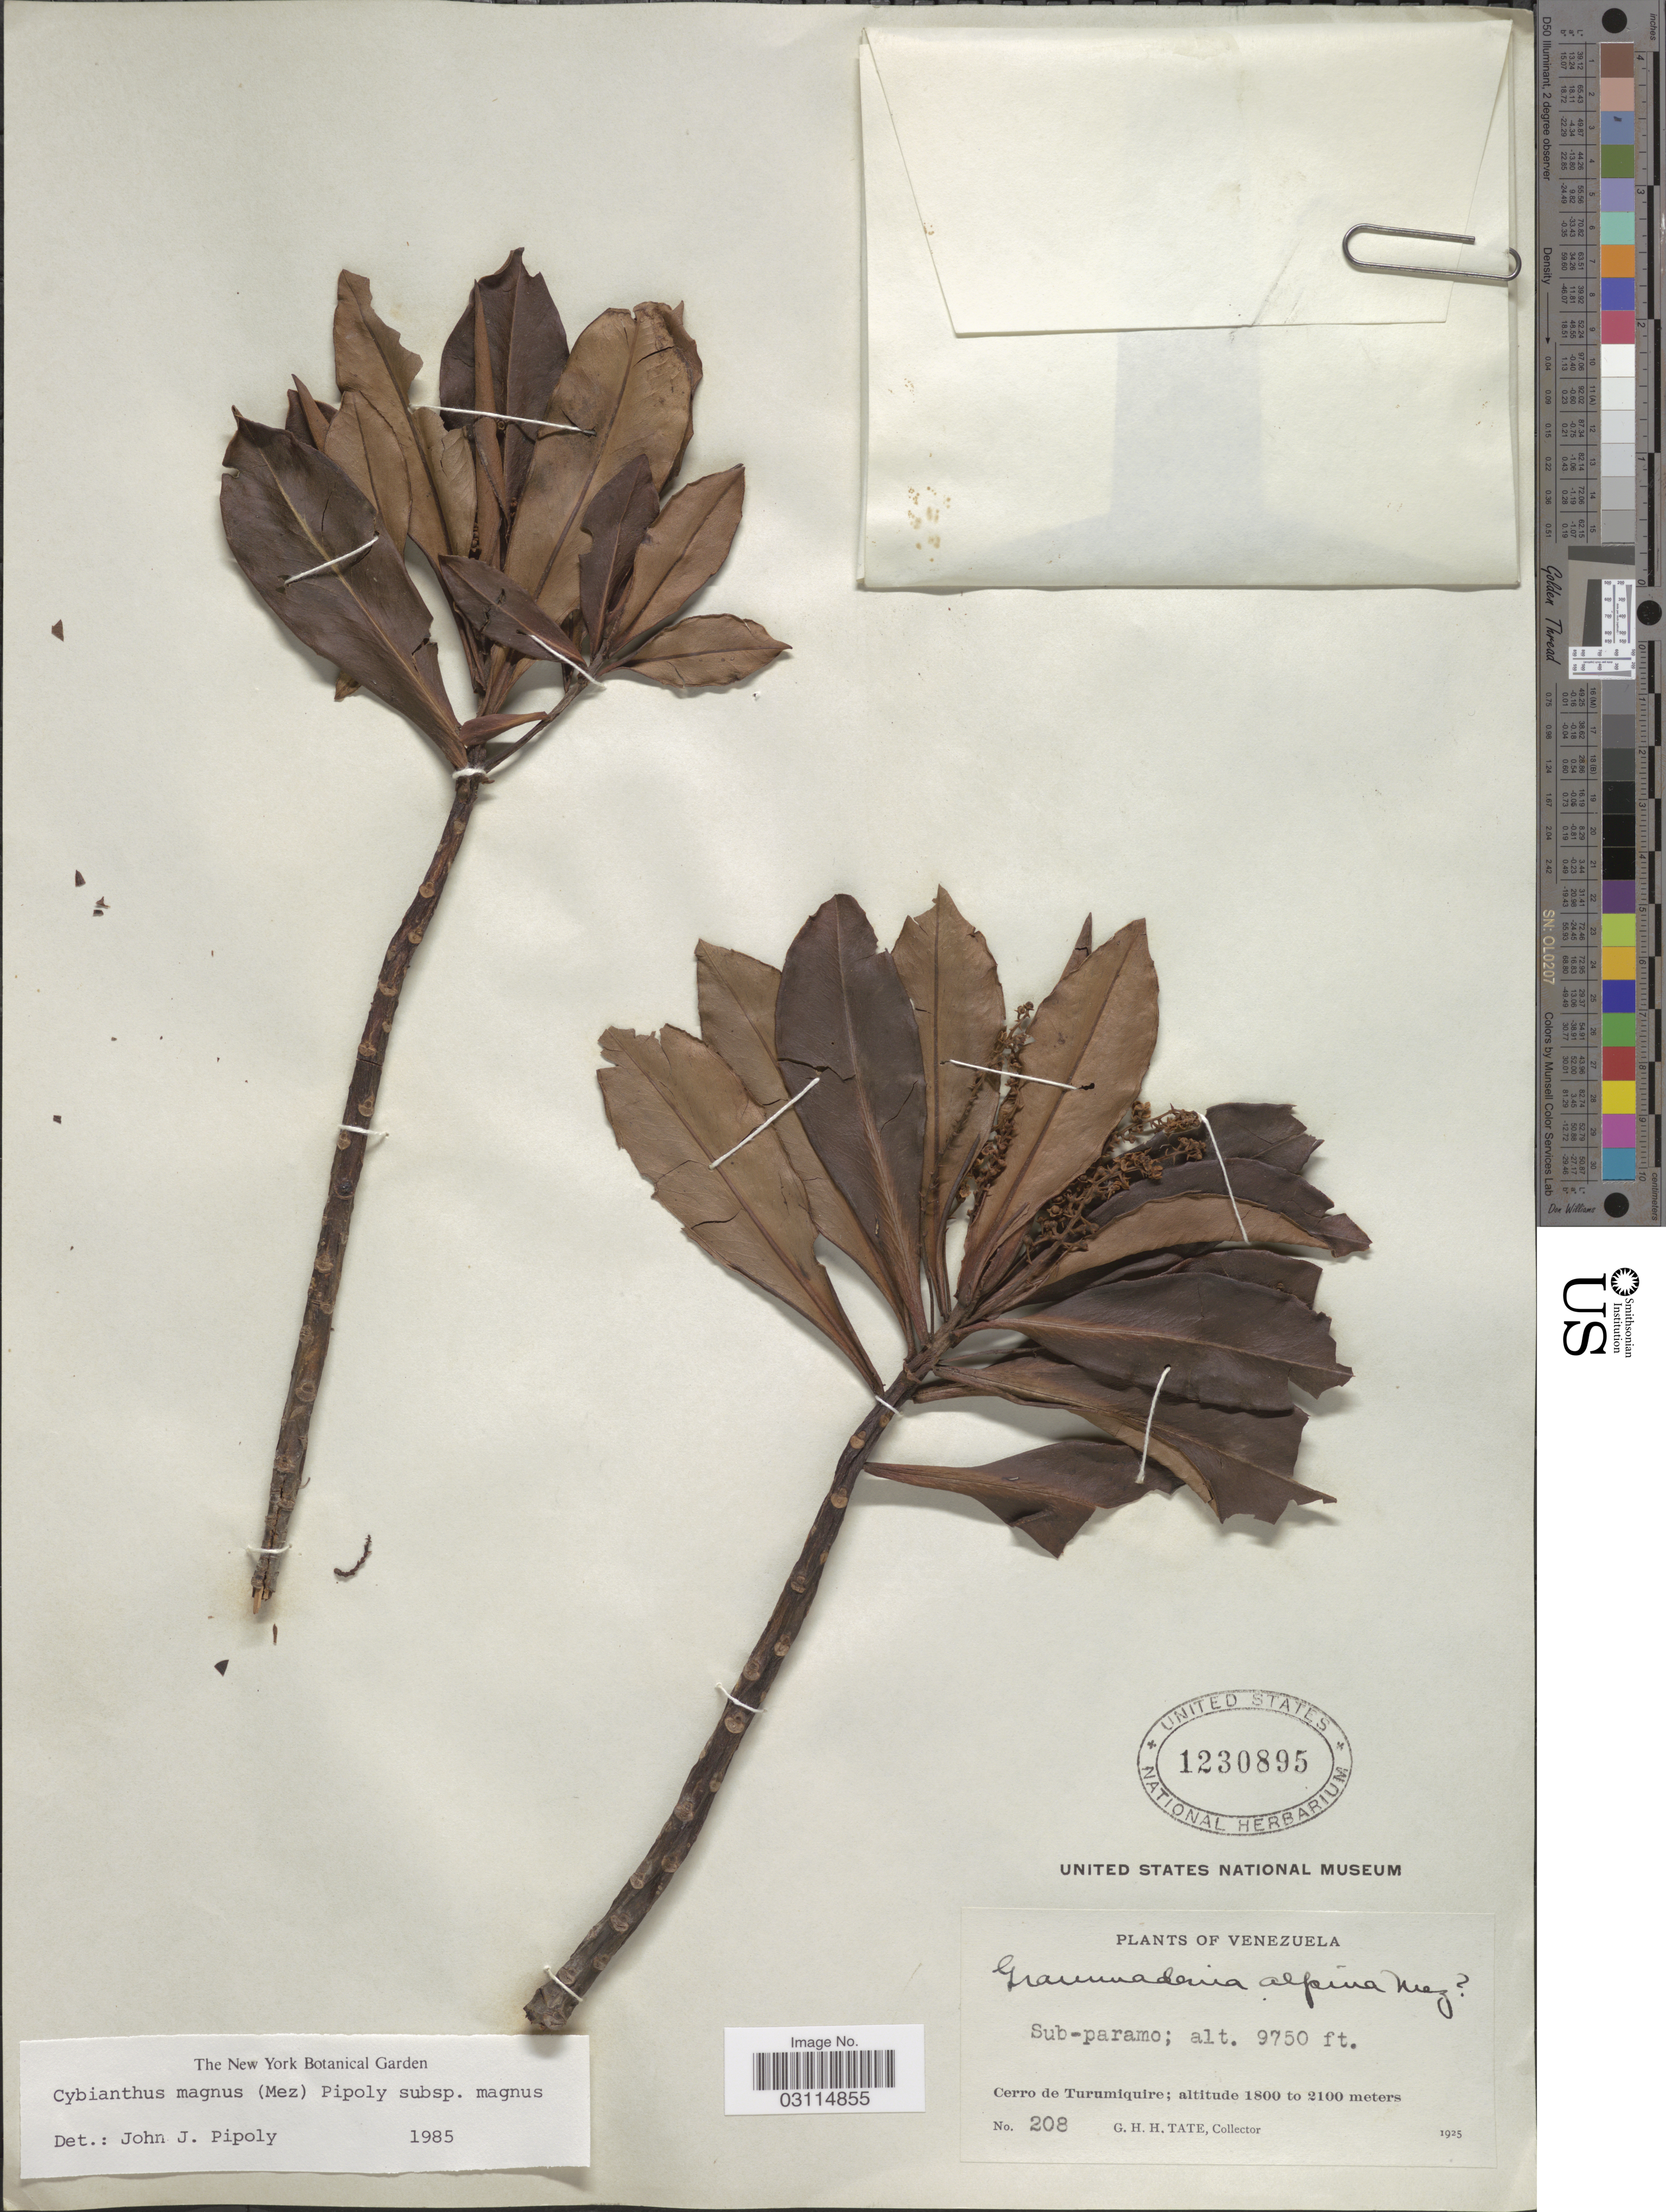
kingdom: Plantae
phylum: Tracheophyta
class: Magnoliopsida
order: Ericales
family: Primulaceae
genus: Cybianthus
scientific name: Cybianthus magnus subsp. magnus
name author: (Mez) Pipoly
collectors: G. H. H.Tate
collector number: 208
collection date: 1925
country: Venezuela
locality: Cerro de Turumiquire.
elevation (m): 2972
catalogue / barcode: US 1230895